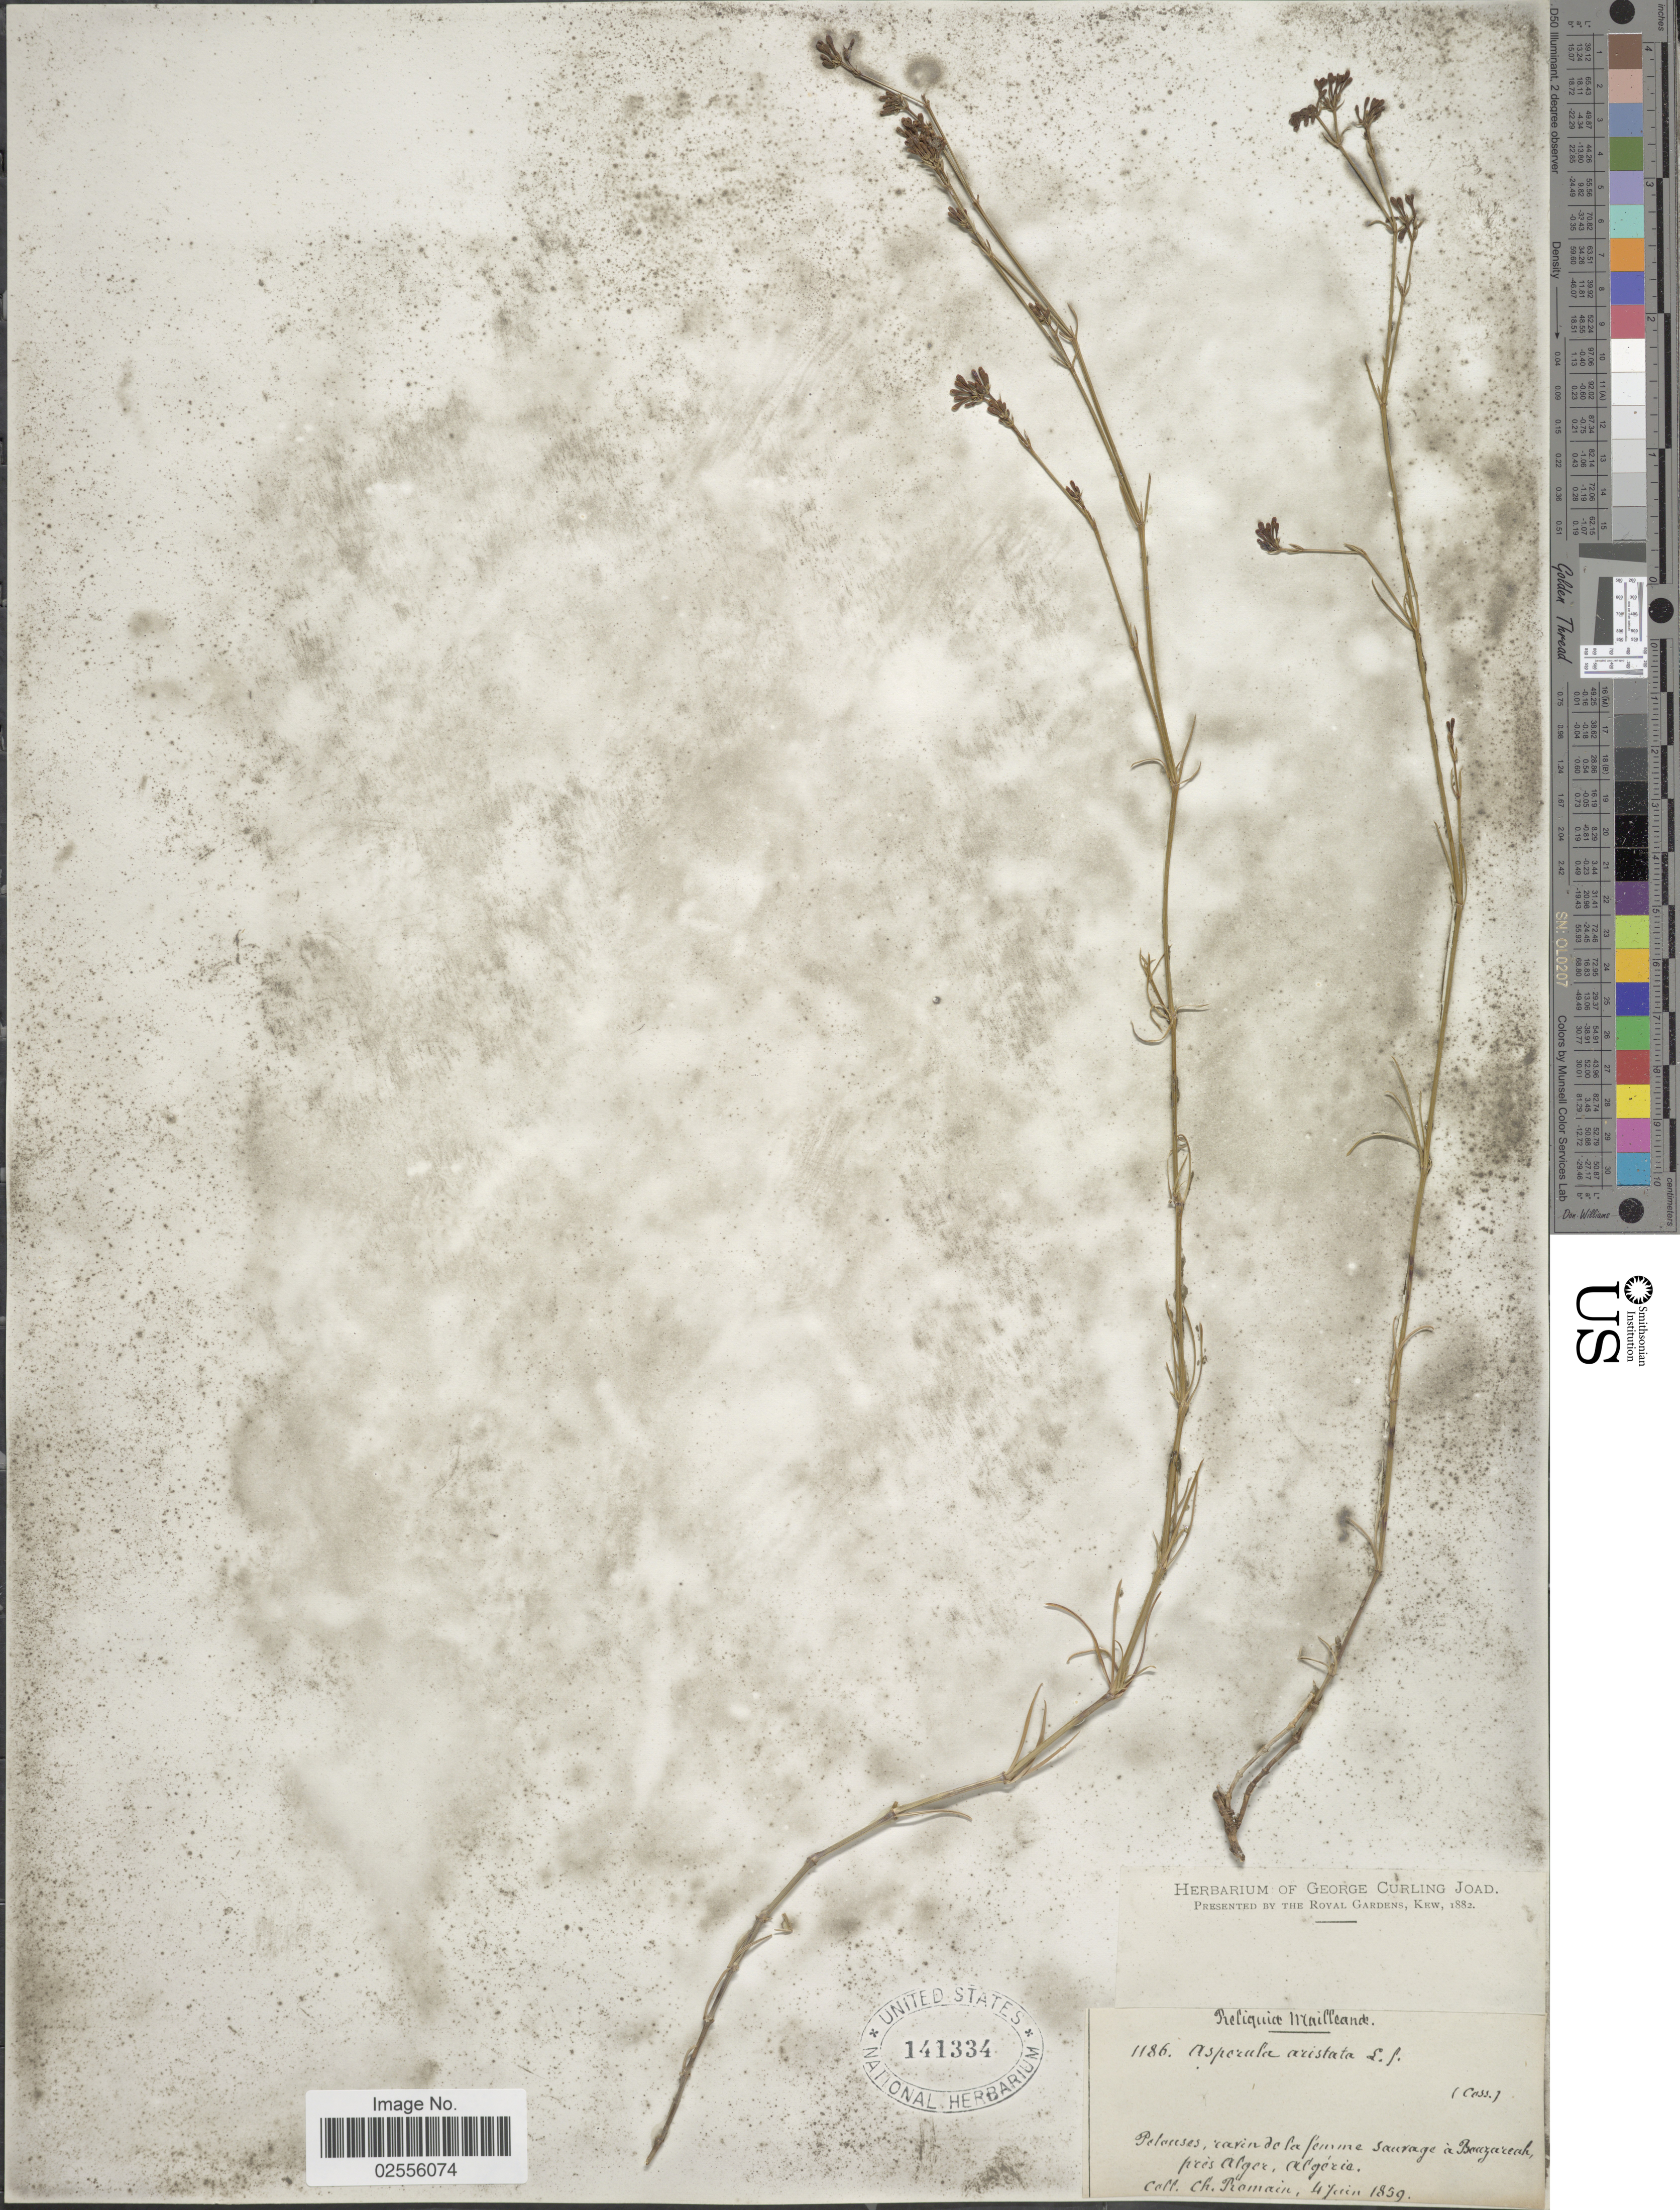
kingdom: Plantae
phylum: Tracheophyta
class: Magnoliopsida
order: Gentianales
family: Rubiaceae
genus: Asperula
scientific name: Asperula aristata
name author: L. f.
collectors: C. Romain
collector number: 1186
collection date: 1859-06-04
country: Algeria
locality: Pelouses, ravin de la femme savage a Bouzaréah pres Alger.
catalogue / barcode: US 141334